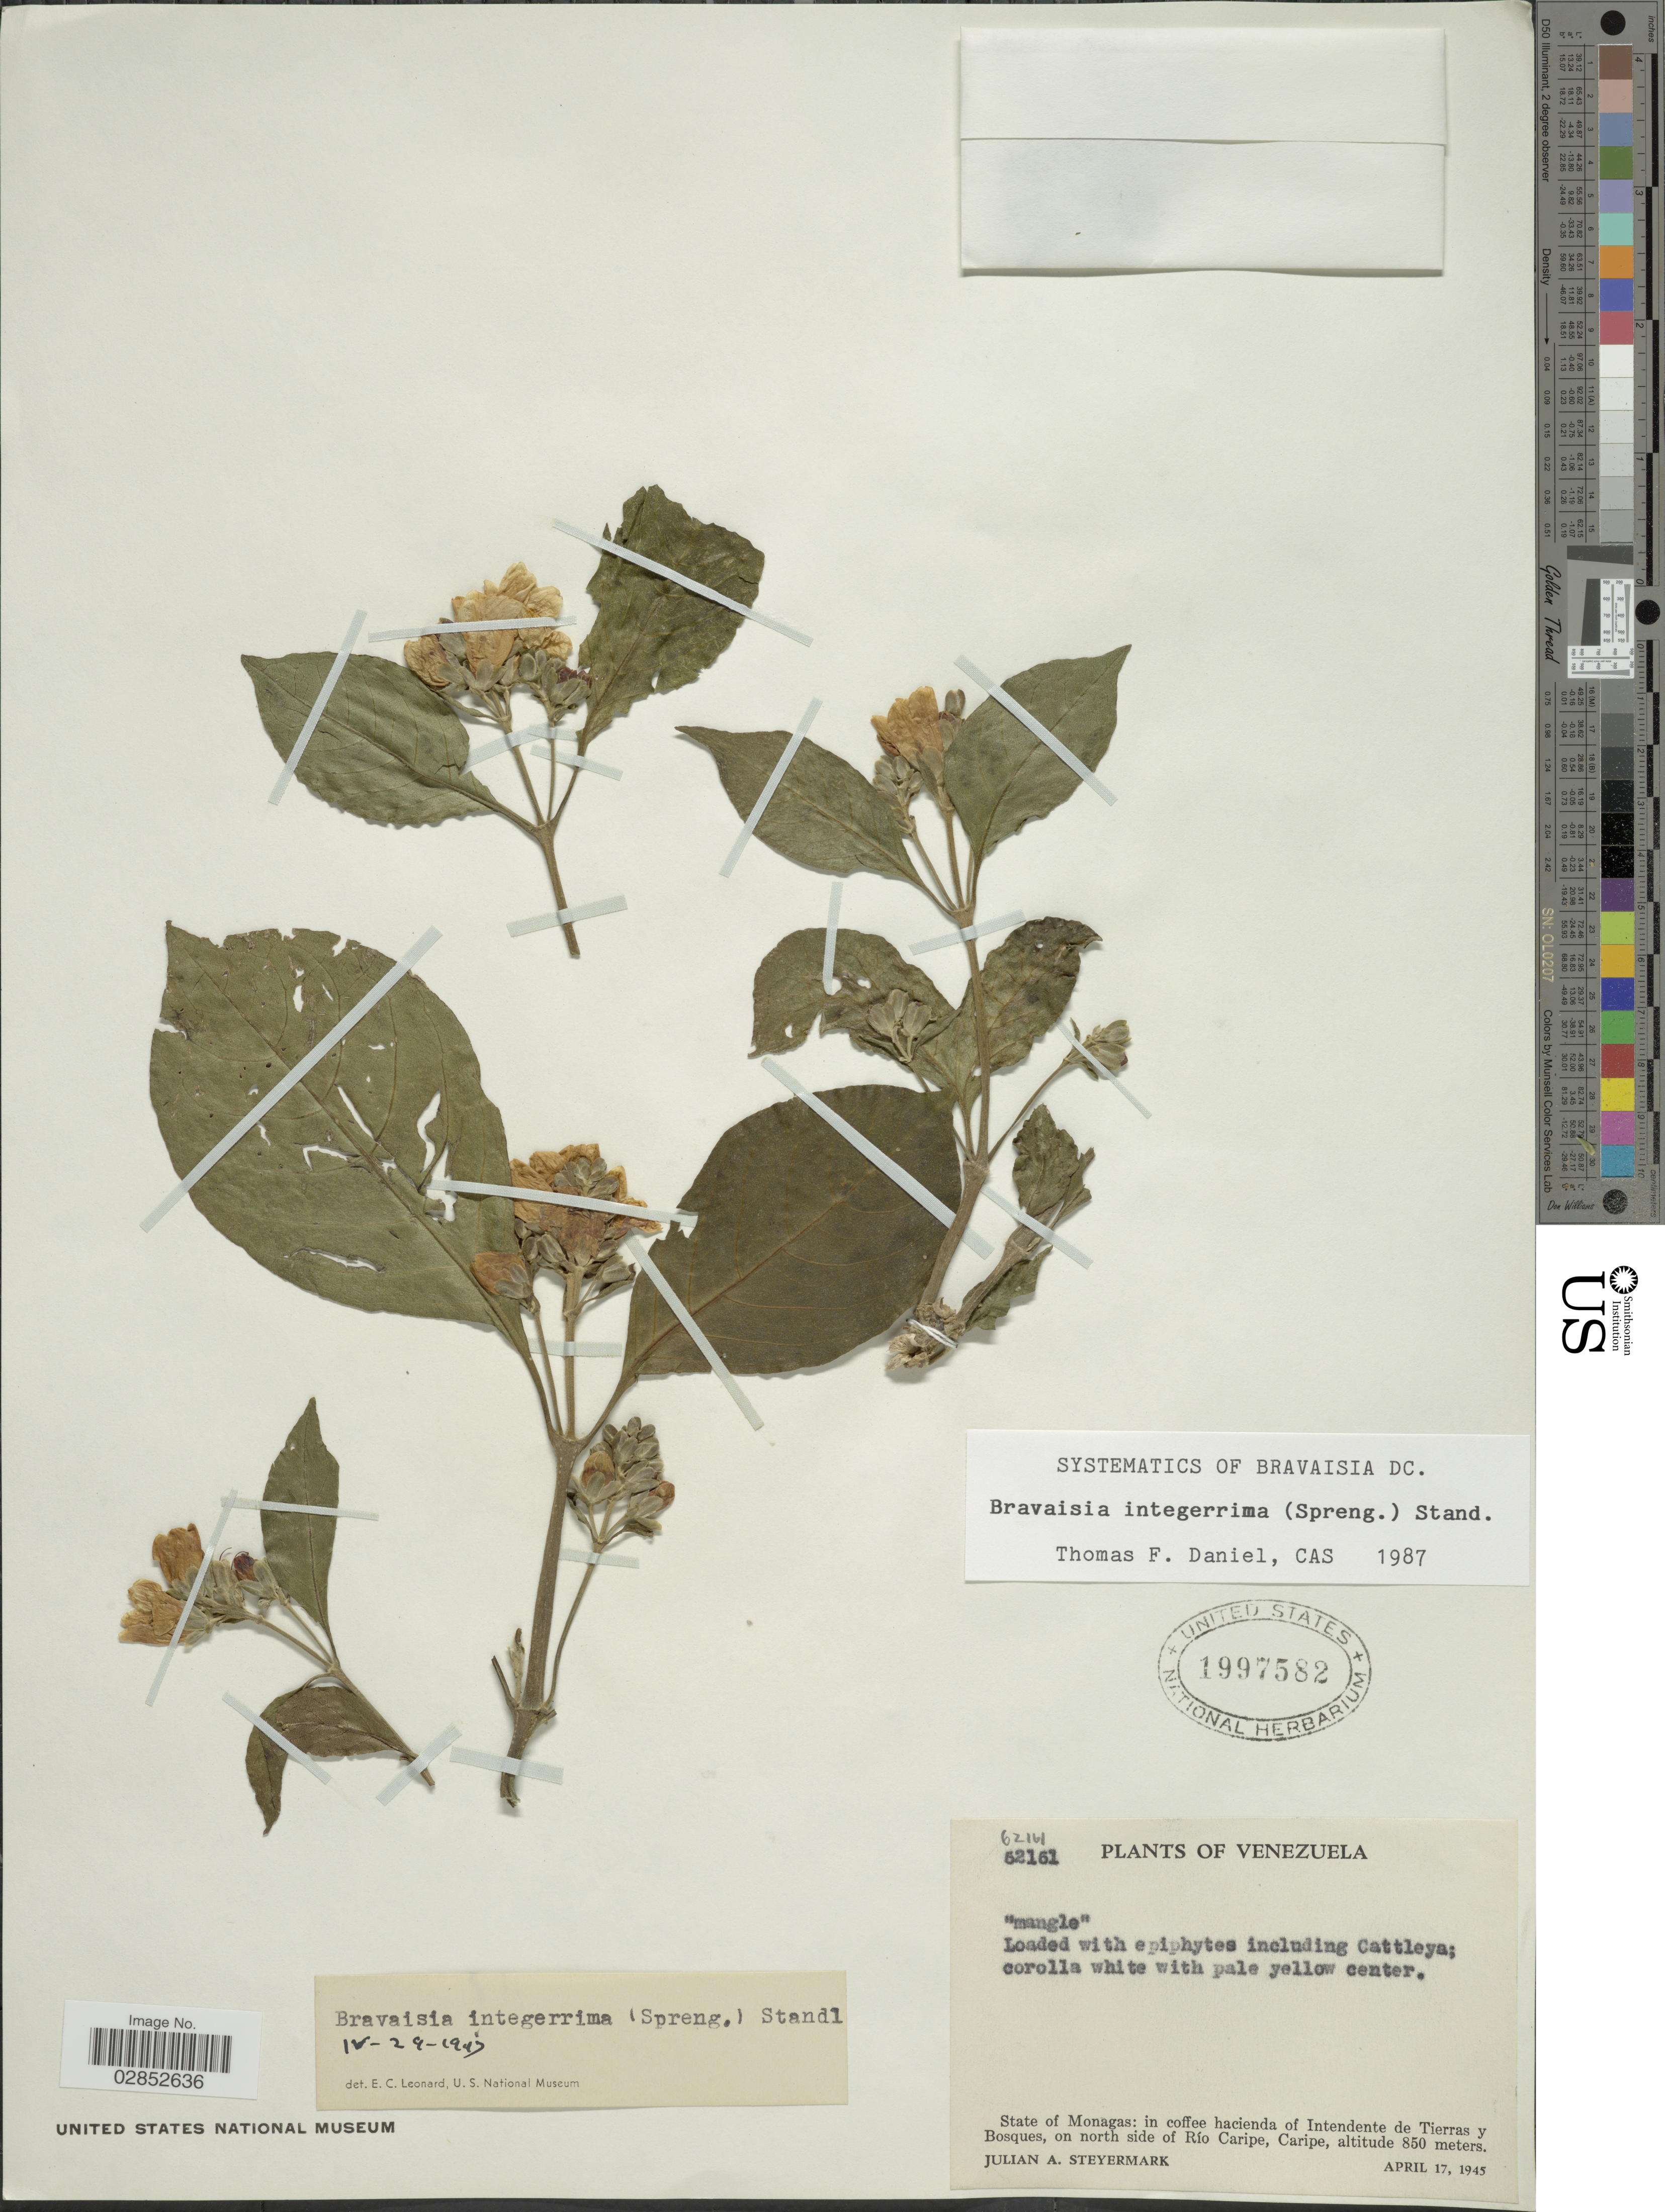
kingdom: Plantae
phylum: Tracheophyta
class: Magnoliopsida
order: Lamiales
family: Acanthaceae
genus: Bravaisia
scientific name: Bravaisia integerrima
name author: (Spreng.) Standl.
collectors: J. Steyermark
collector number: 62161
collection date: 1945-04-17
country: Venezuela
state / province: Monagas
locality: In coffee hacienda of Intendente de Tierras y Bosques, on north side of Río Caripe.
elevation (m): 850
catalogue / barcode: US 1997582